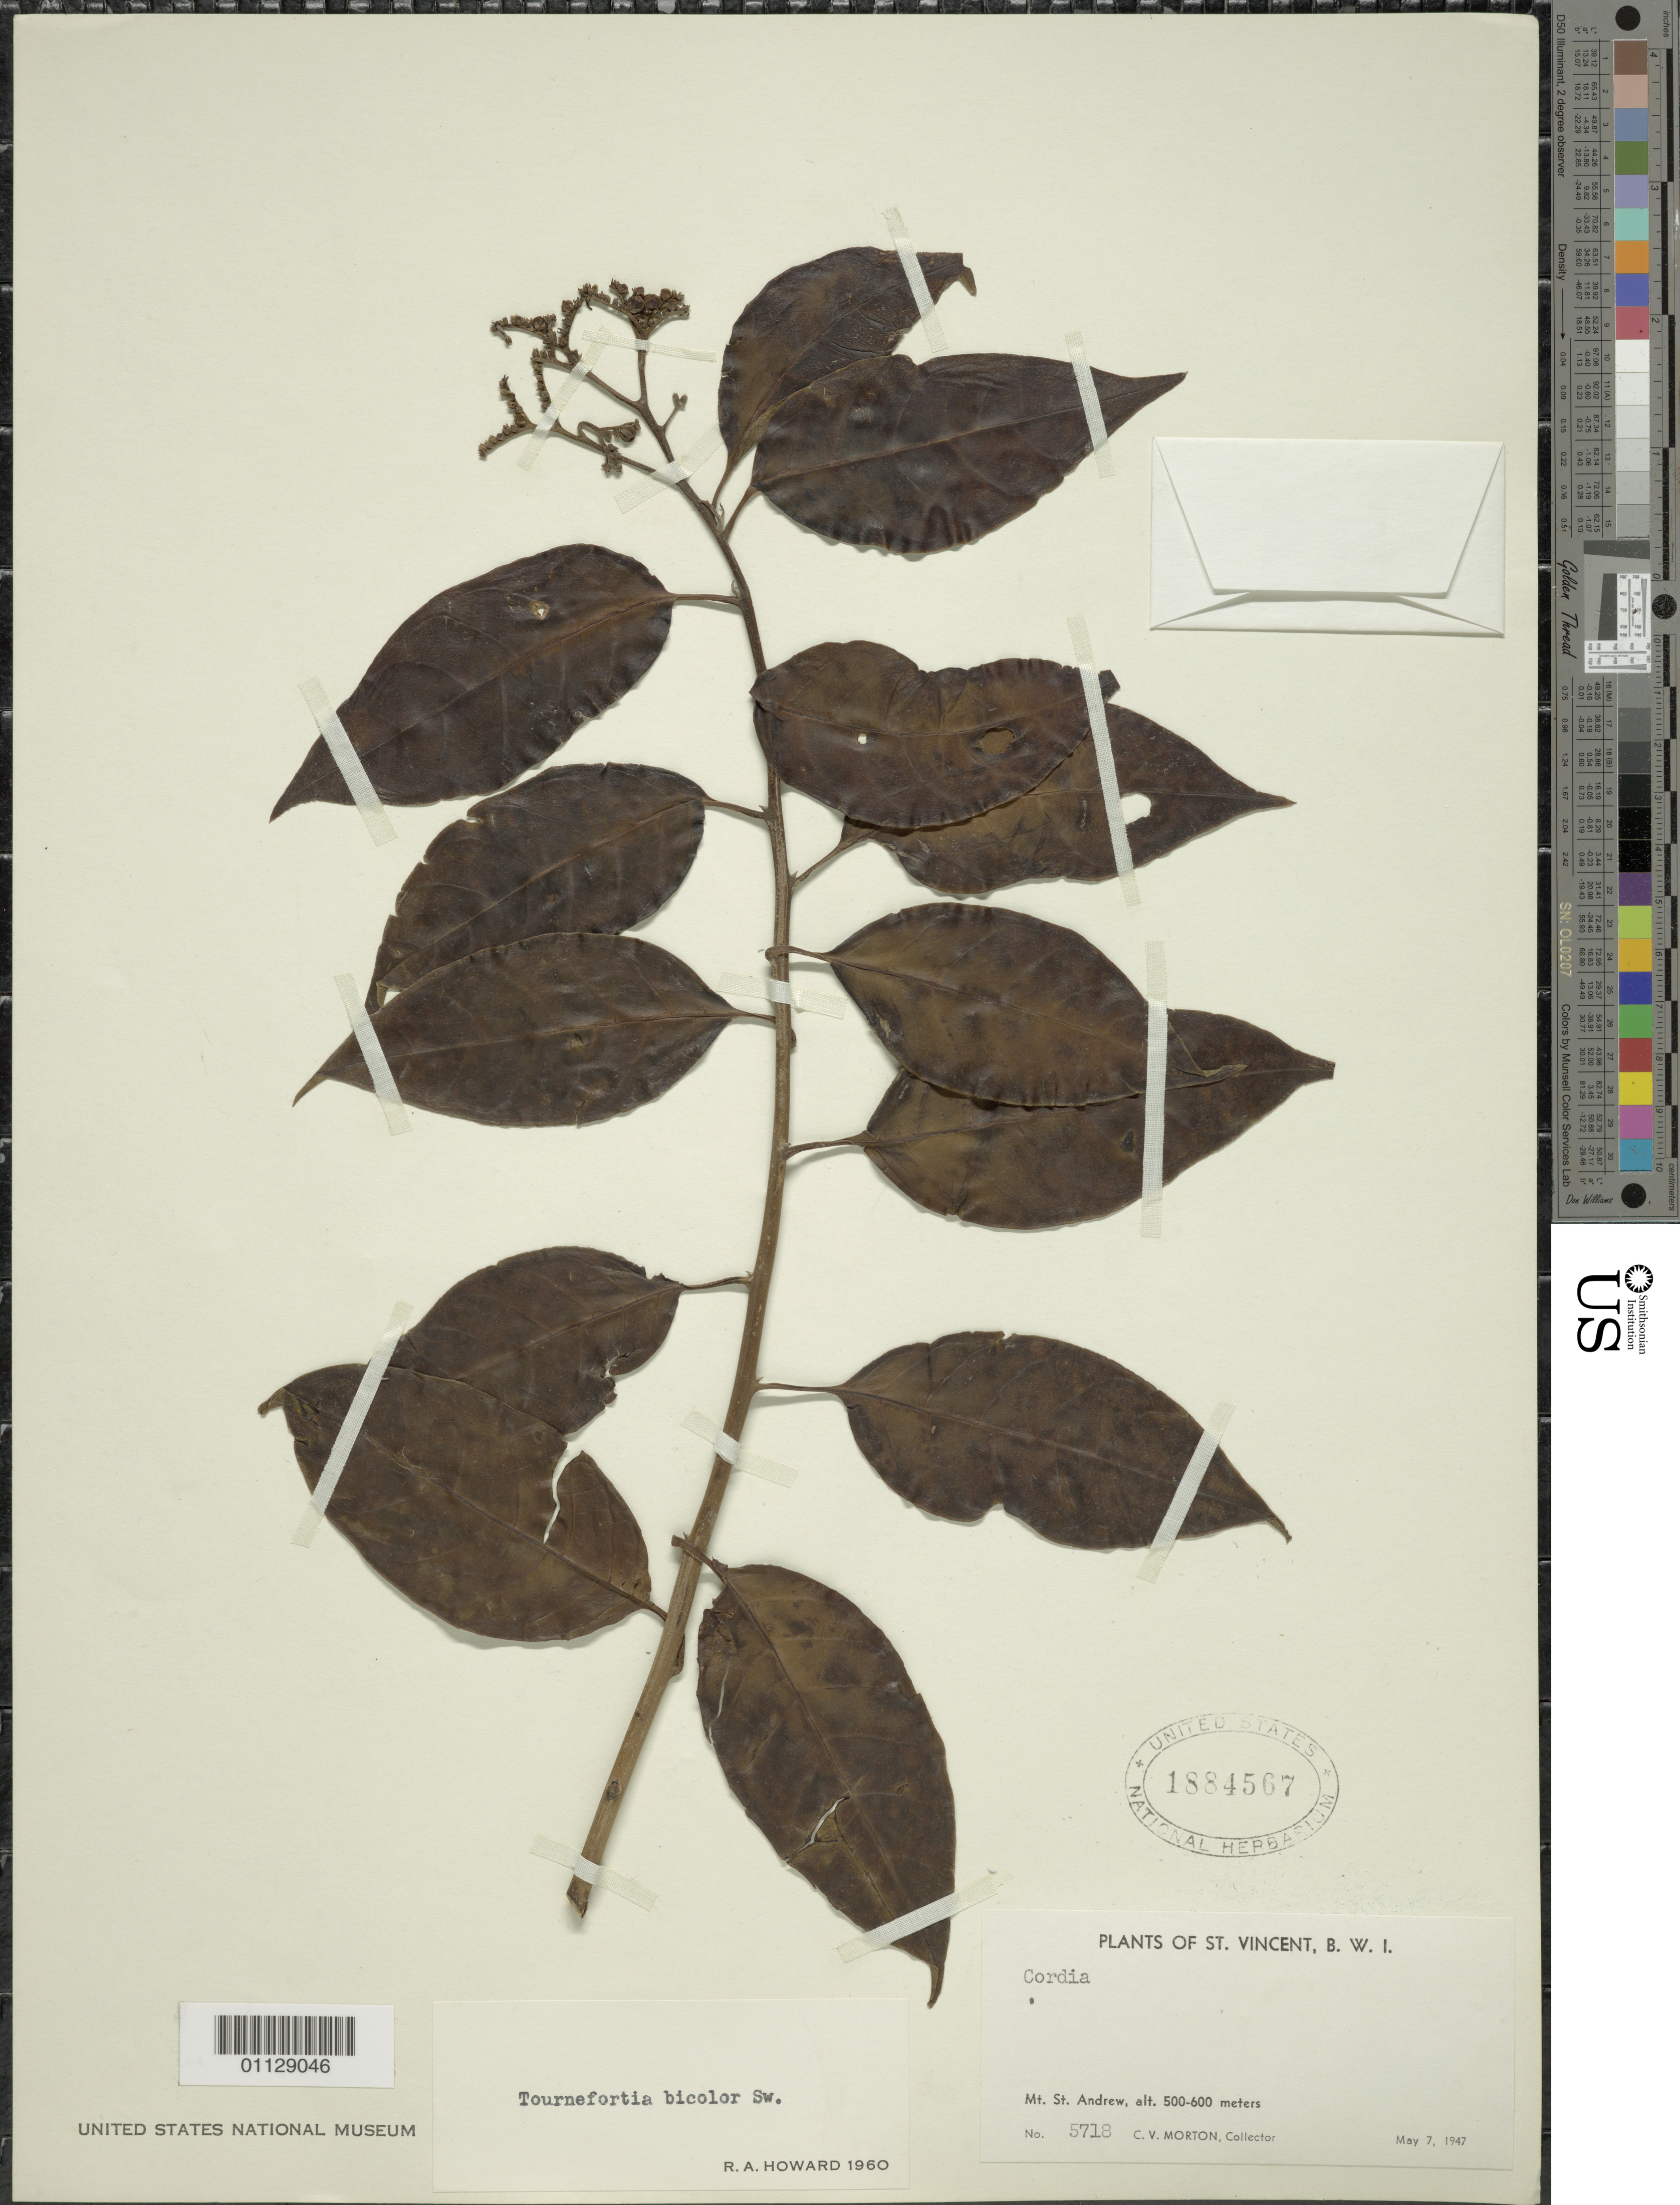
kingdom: Plantae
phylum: Tracheophyta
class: Magnoliopsida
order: Boraginales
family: Heliotropiaceae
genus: Tournefortia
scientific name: Tournefortia bicolor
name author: Sw.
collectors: C. V. Morton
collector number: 5718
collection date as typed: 07 May 1947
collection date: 1947-05-07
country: St. Vincent - Grenadines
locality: Mt St. Andrew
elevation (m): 500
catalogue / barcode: US 1884567